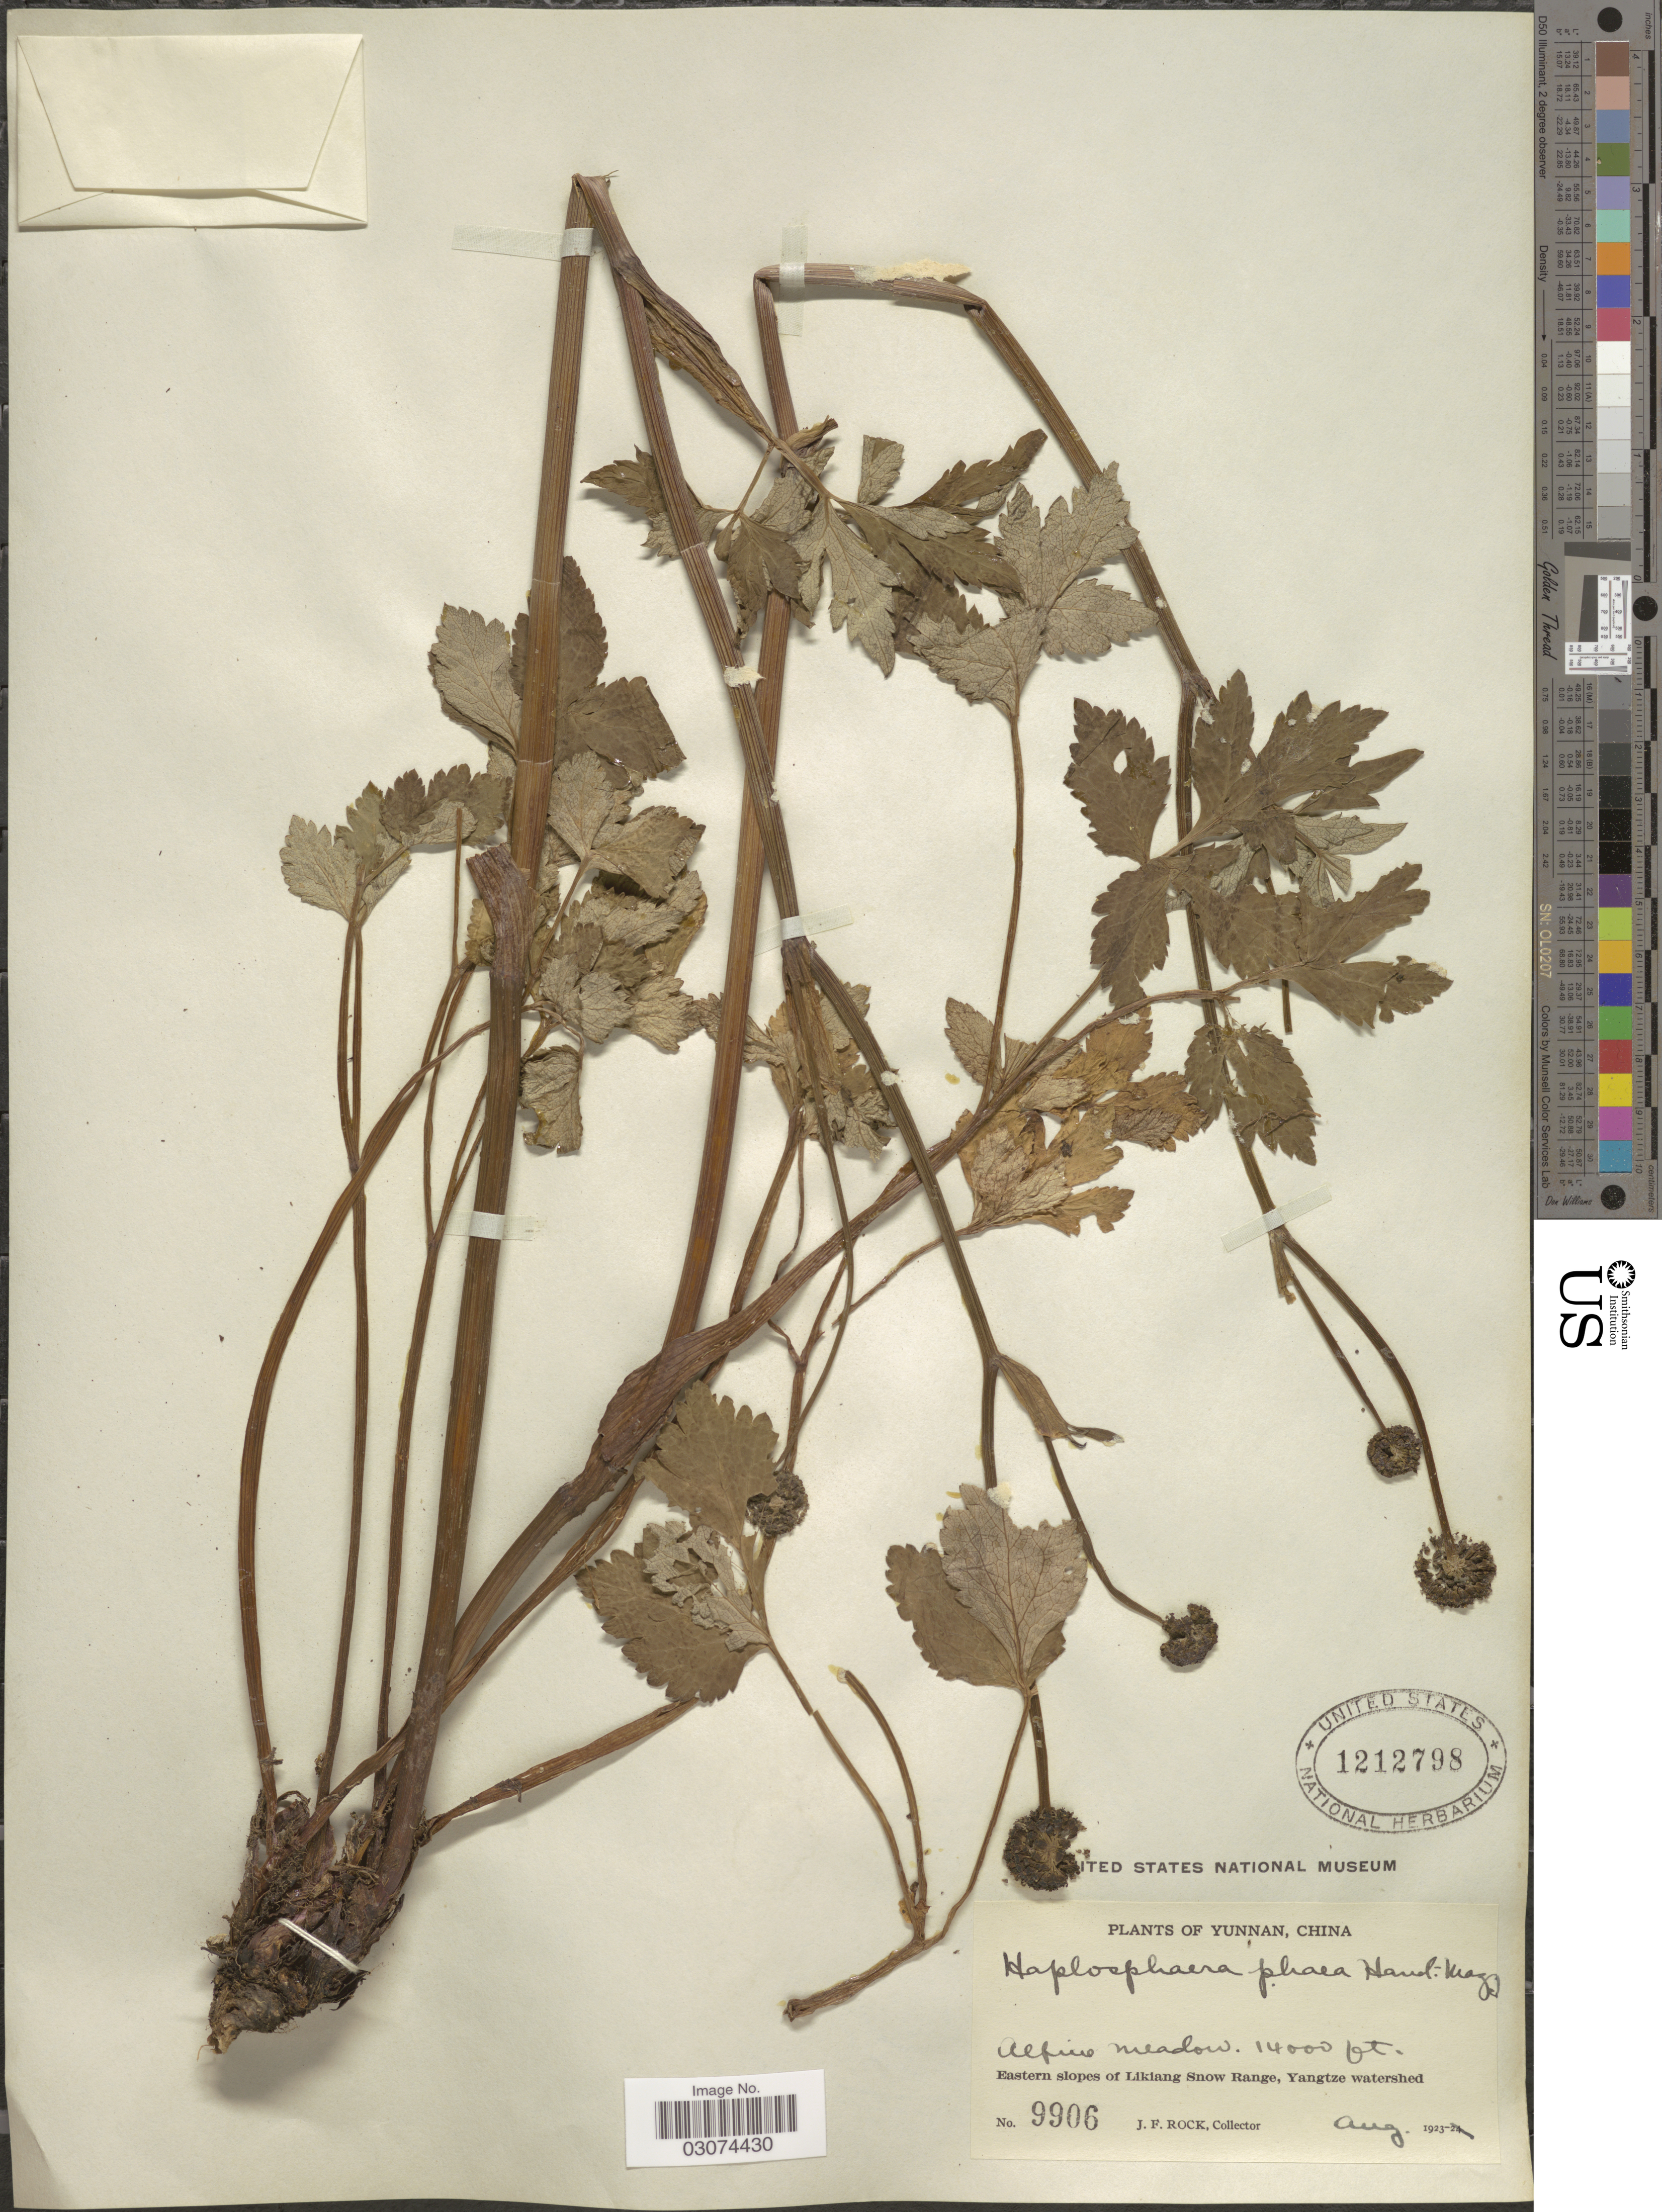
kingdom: Plantae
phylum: Tracheophyta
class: Magnoliopsida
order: Apiales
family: Apiaceae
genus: Haplosphaera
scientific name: Haplosphaera phaea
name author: Hand.-Mazz.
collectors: J. Rock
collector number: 9906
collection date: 1923-08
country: China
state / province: Yunnan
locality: Eastern slopes of Likiang Snow Range, Yangtze watershed.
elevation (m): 4267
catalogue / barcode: US 1212798